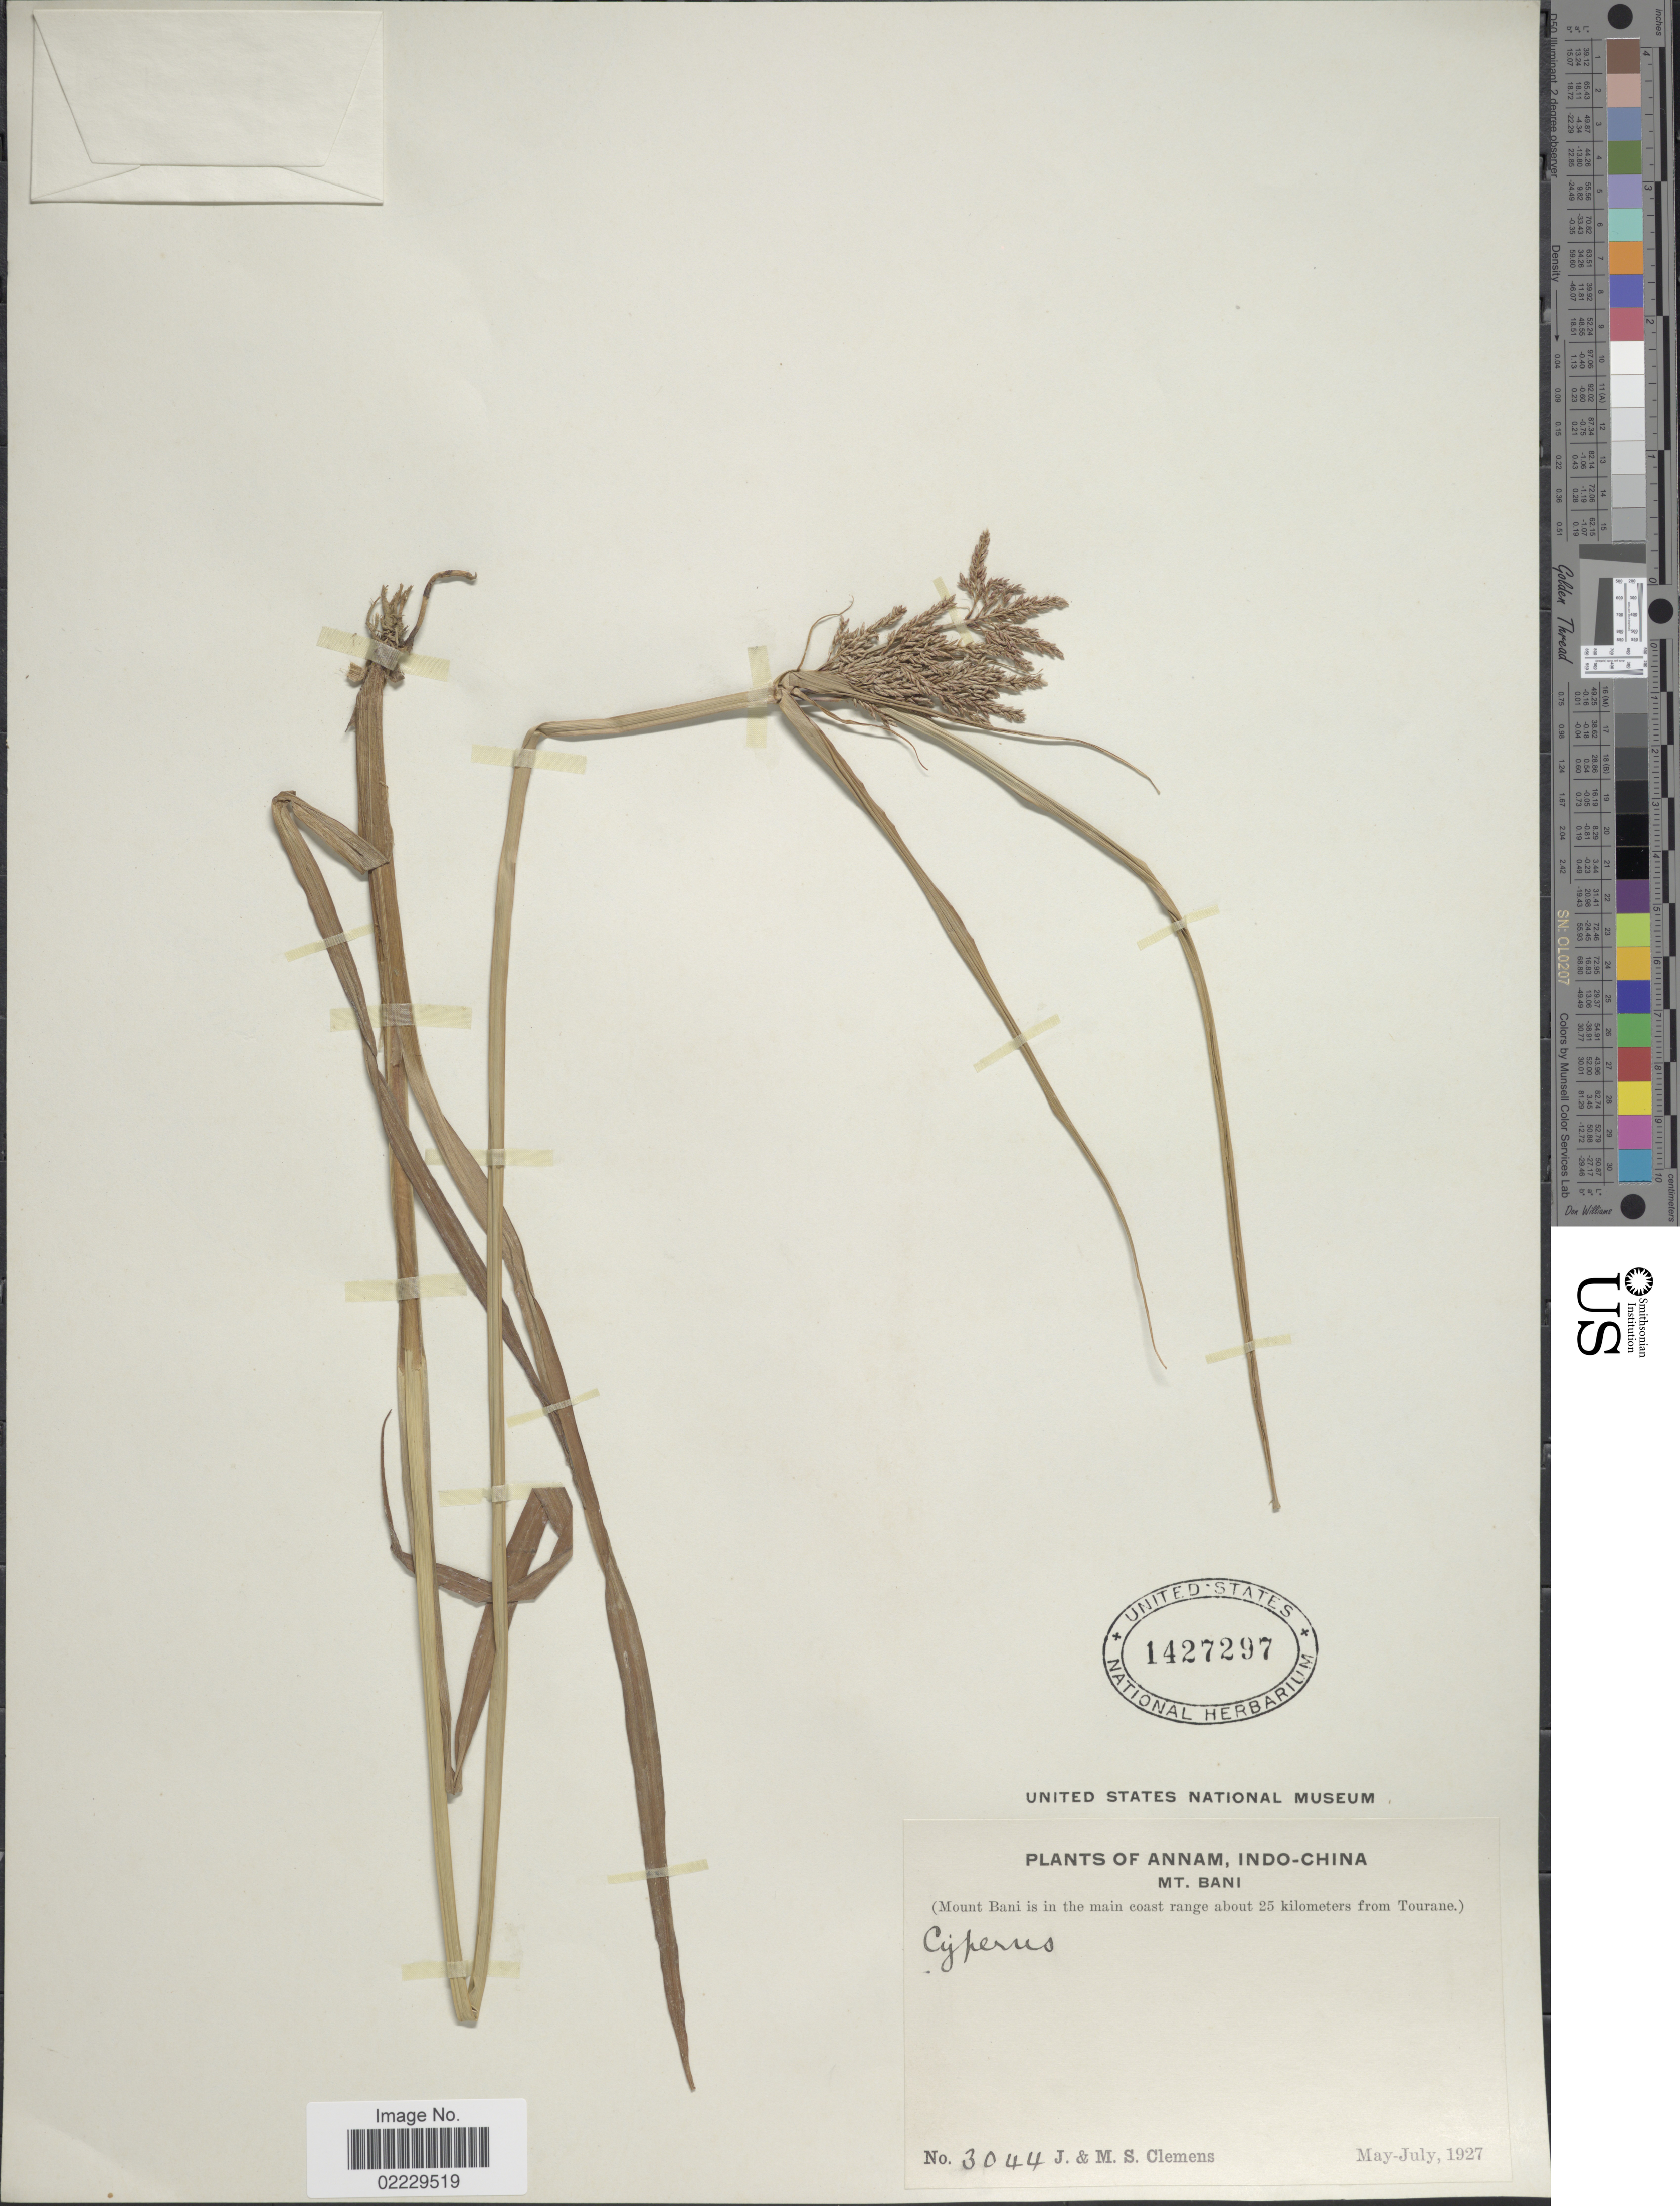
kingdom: Plantae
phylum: Tracheophyta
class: Liliopsida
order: Poales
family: Cyperaceae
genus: Cyperus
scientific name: Cyperus sp.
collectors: J. Clemens & M. S. Clemens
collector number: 3044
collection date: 1927-05/1927-07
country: Vietnam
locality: Annam, Indo-China, Mt. Bani (Mount Bani is in the main coast range about 25 kilometers from Tourane)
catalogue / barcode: US 1427297